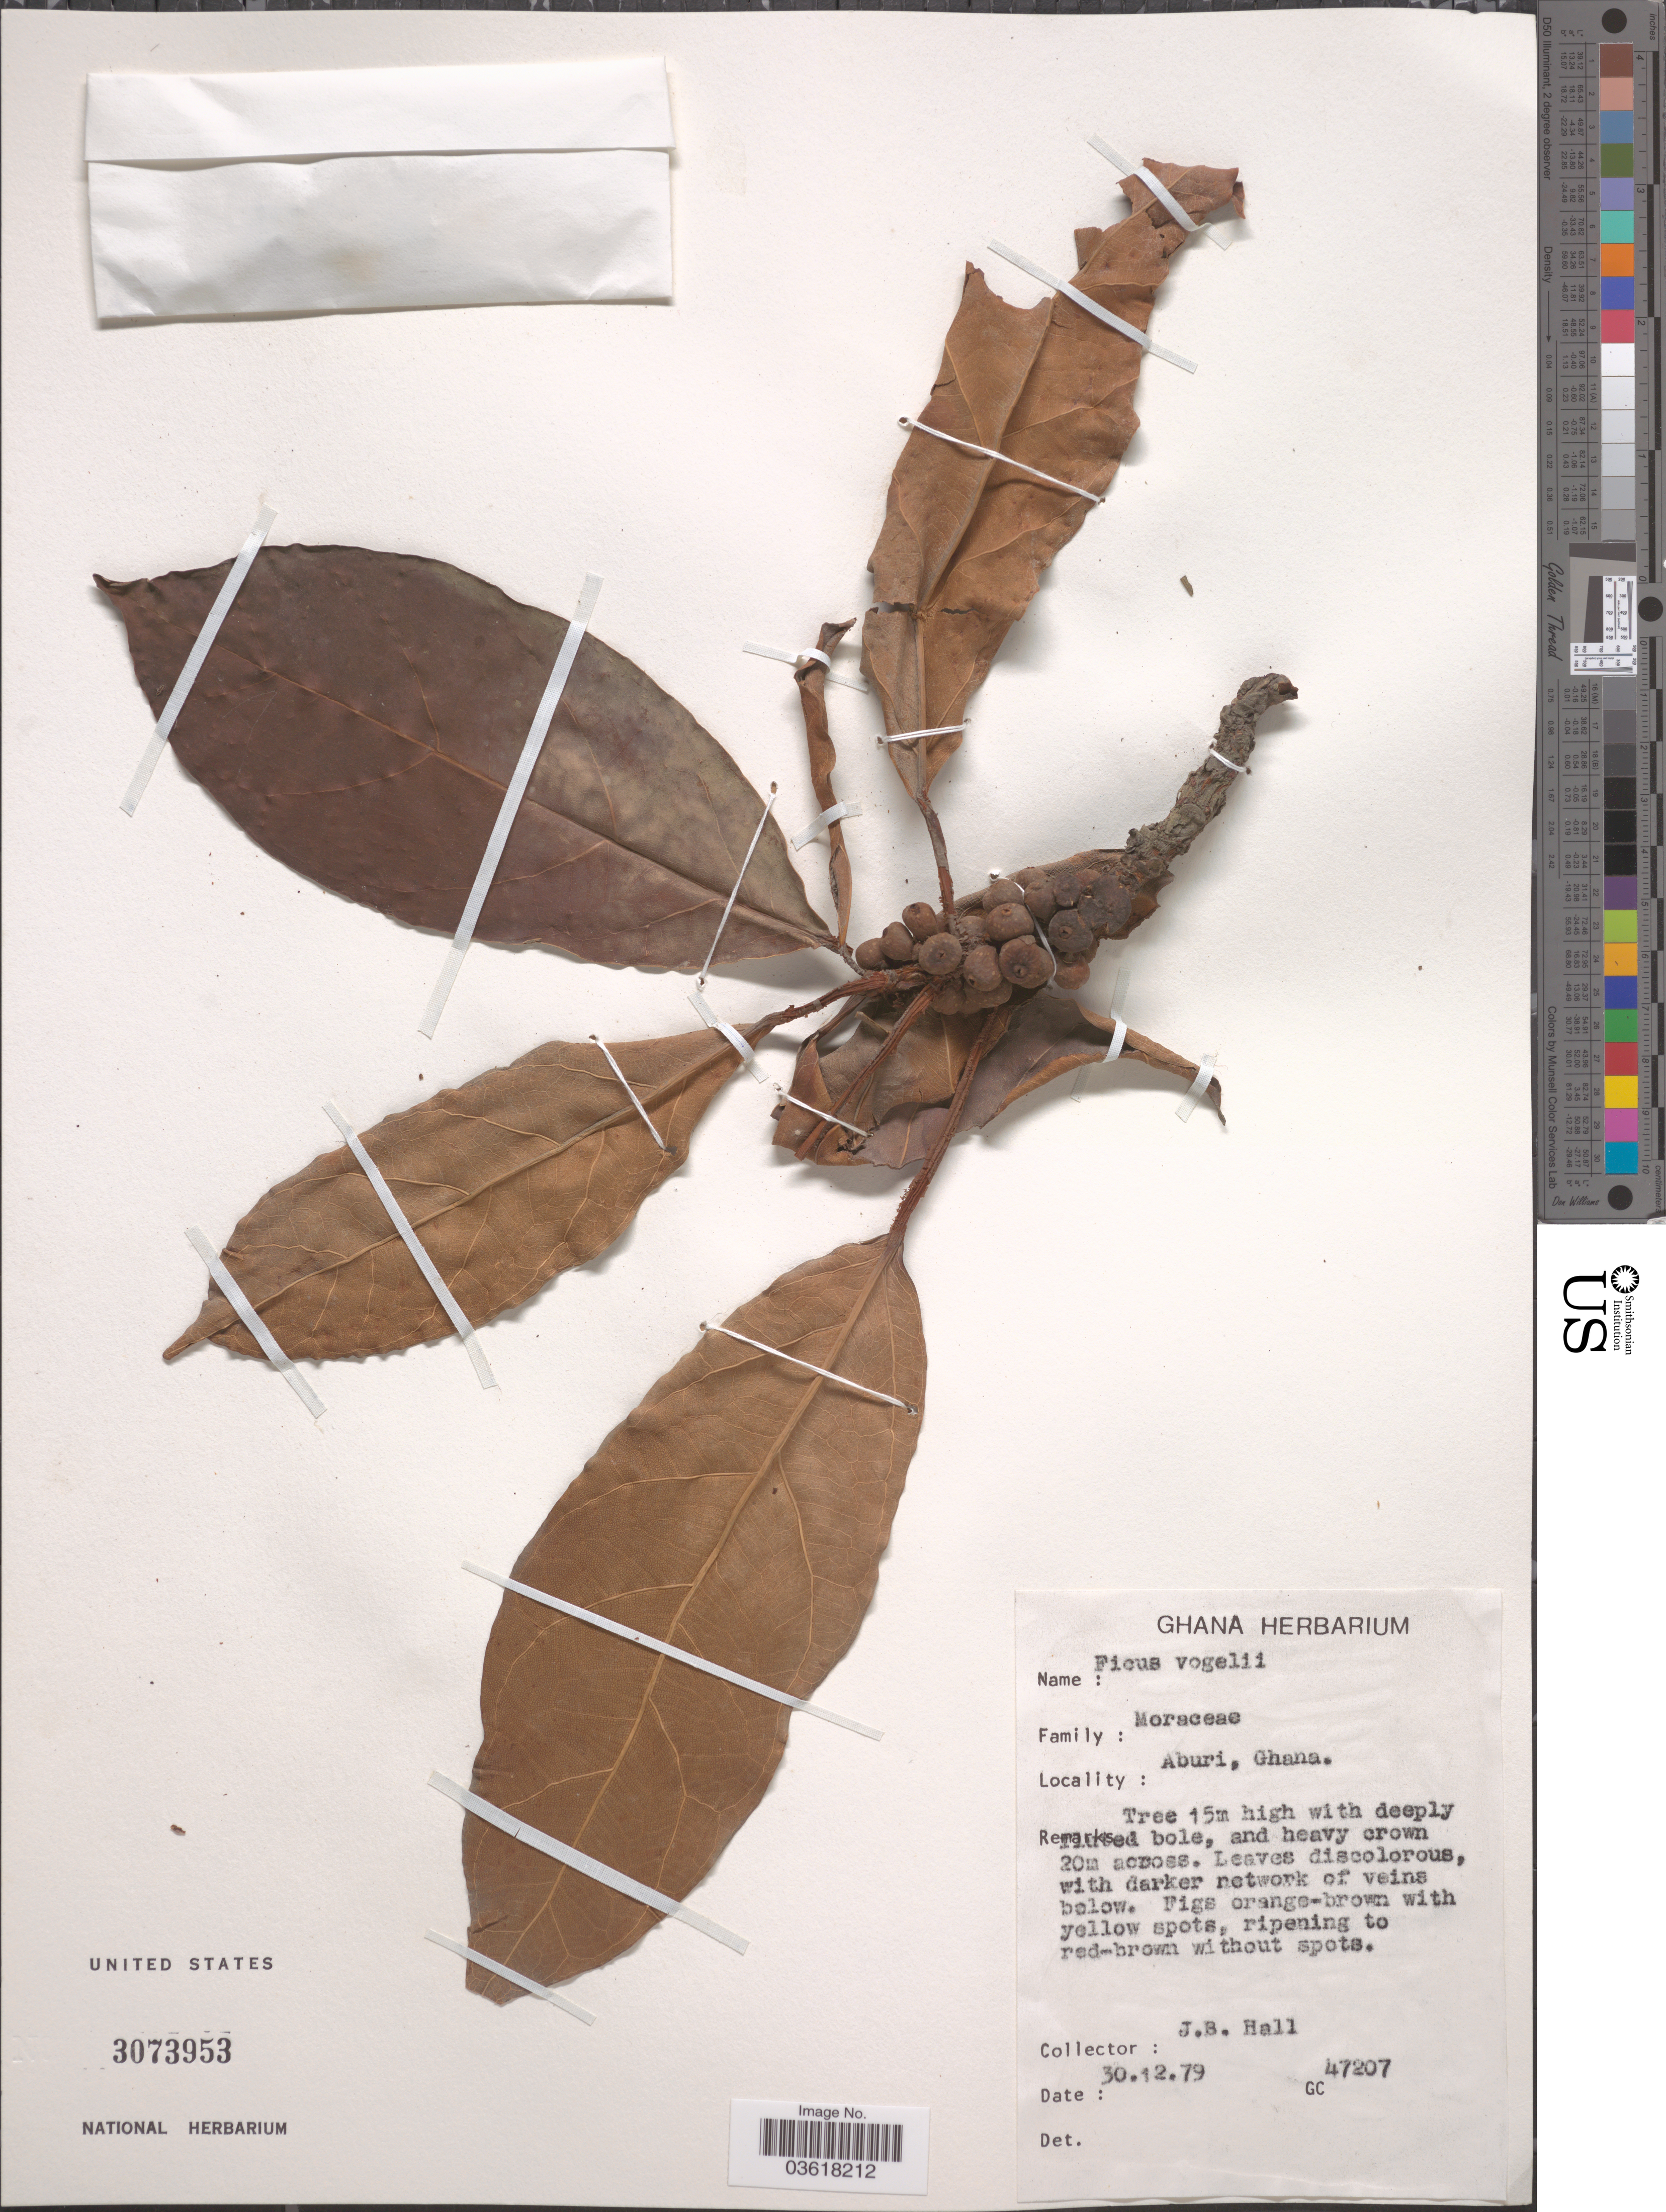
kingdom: Plantae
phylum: Tracheophyta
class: Magnoliopsida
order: Rosales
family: Moraceae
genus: Ficus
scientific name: Ficus vogelii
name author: (Miq.) Miq.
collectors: J. Hall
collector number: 47207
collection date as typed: Transcribed d/m/y: 30/12/79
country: Ghana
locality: Aburi.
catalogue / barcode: US 3073953